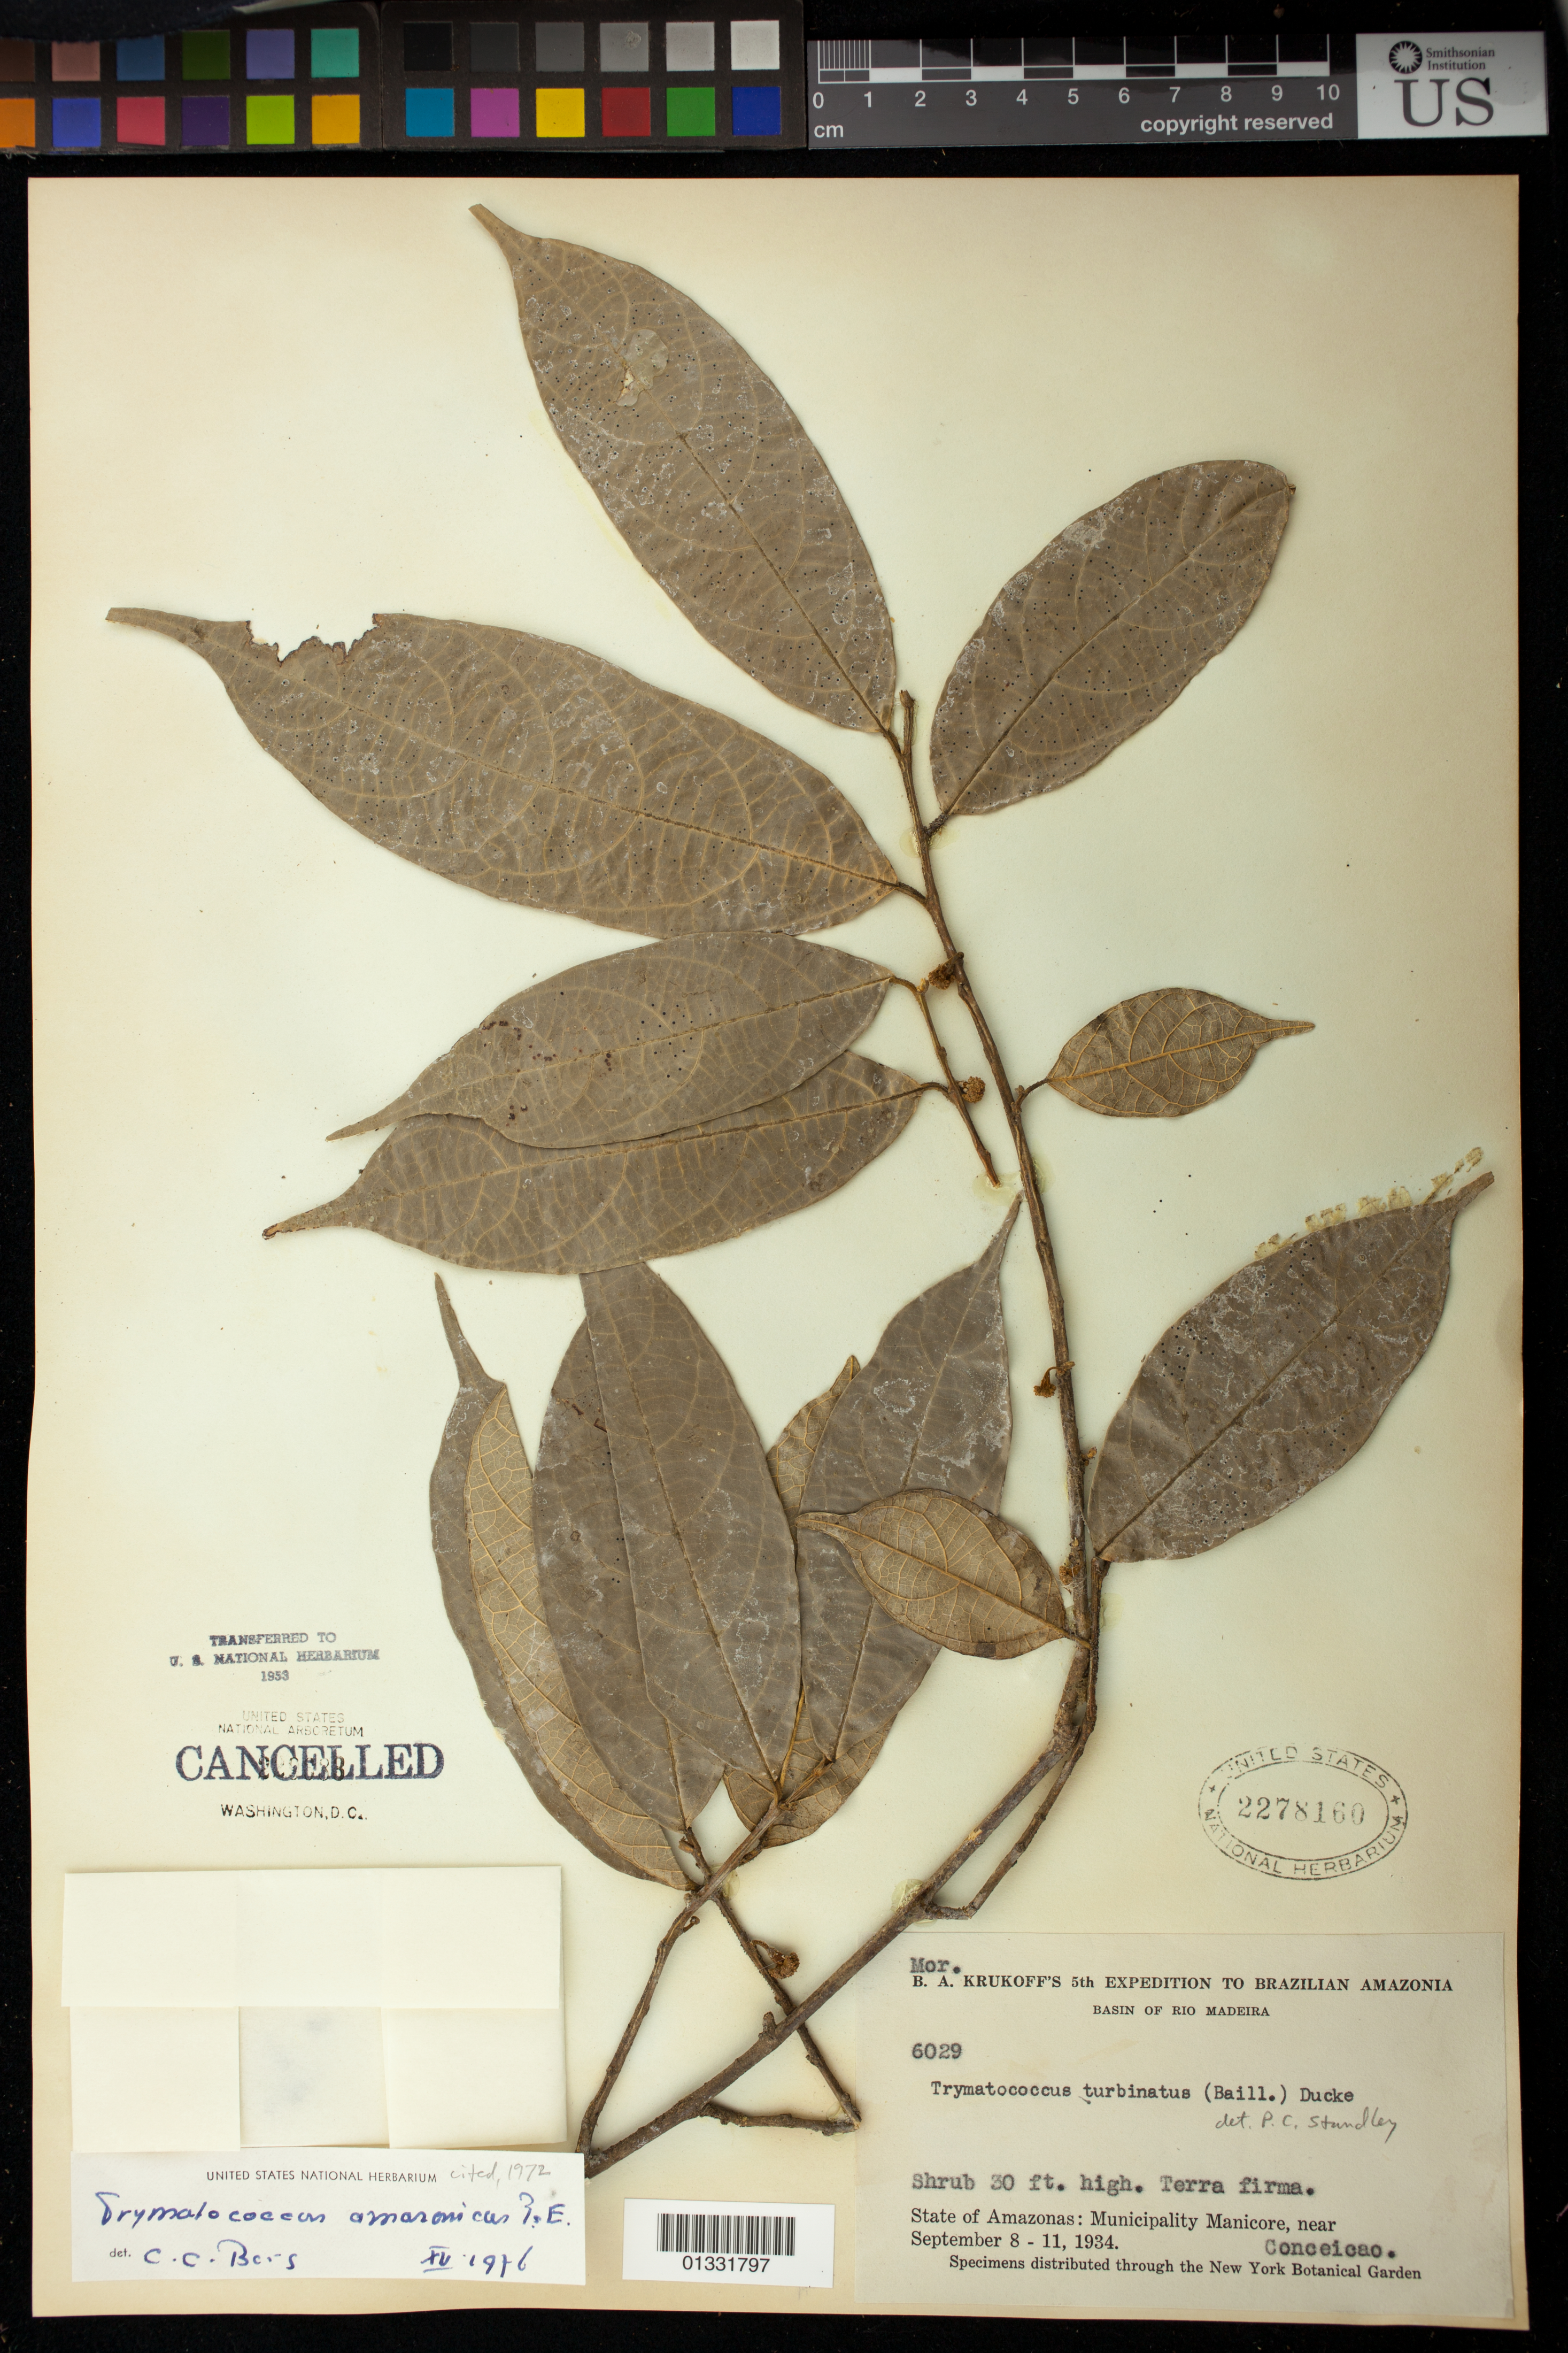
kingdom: Plantae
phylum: Tracheophyta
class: Magnoliopsida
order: Rosales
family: Moraceae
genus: Brosimum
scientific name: Brosimum amazonicum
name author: (Poepp. & Endl.) E. M. Gardner & Zerega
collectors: B. A. Krukoff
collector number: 6029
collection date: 1934-09-08/1934-09-11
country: Brazil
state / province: Amazonas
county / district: Manicoré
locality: Near Conceicao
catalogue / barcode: US 2278160